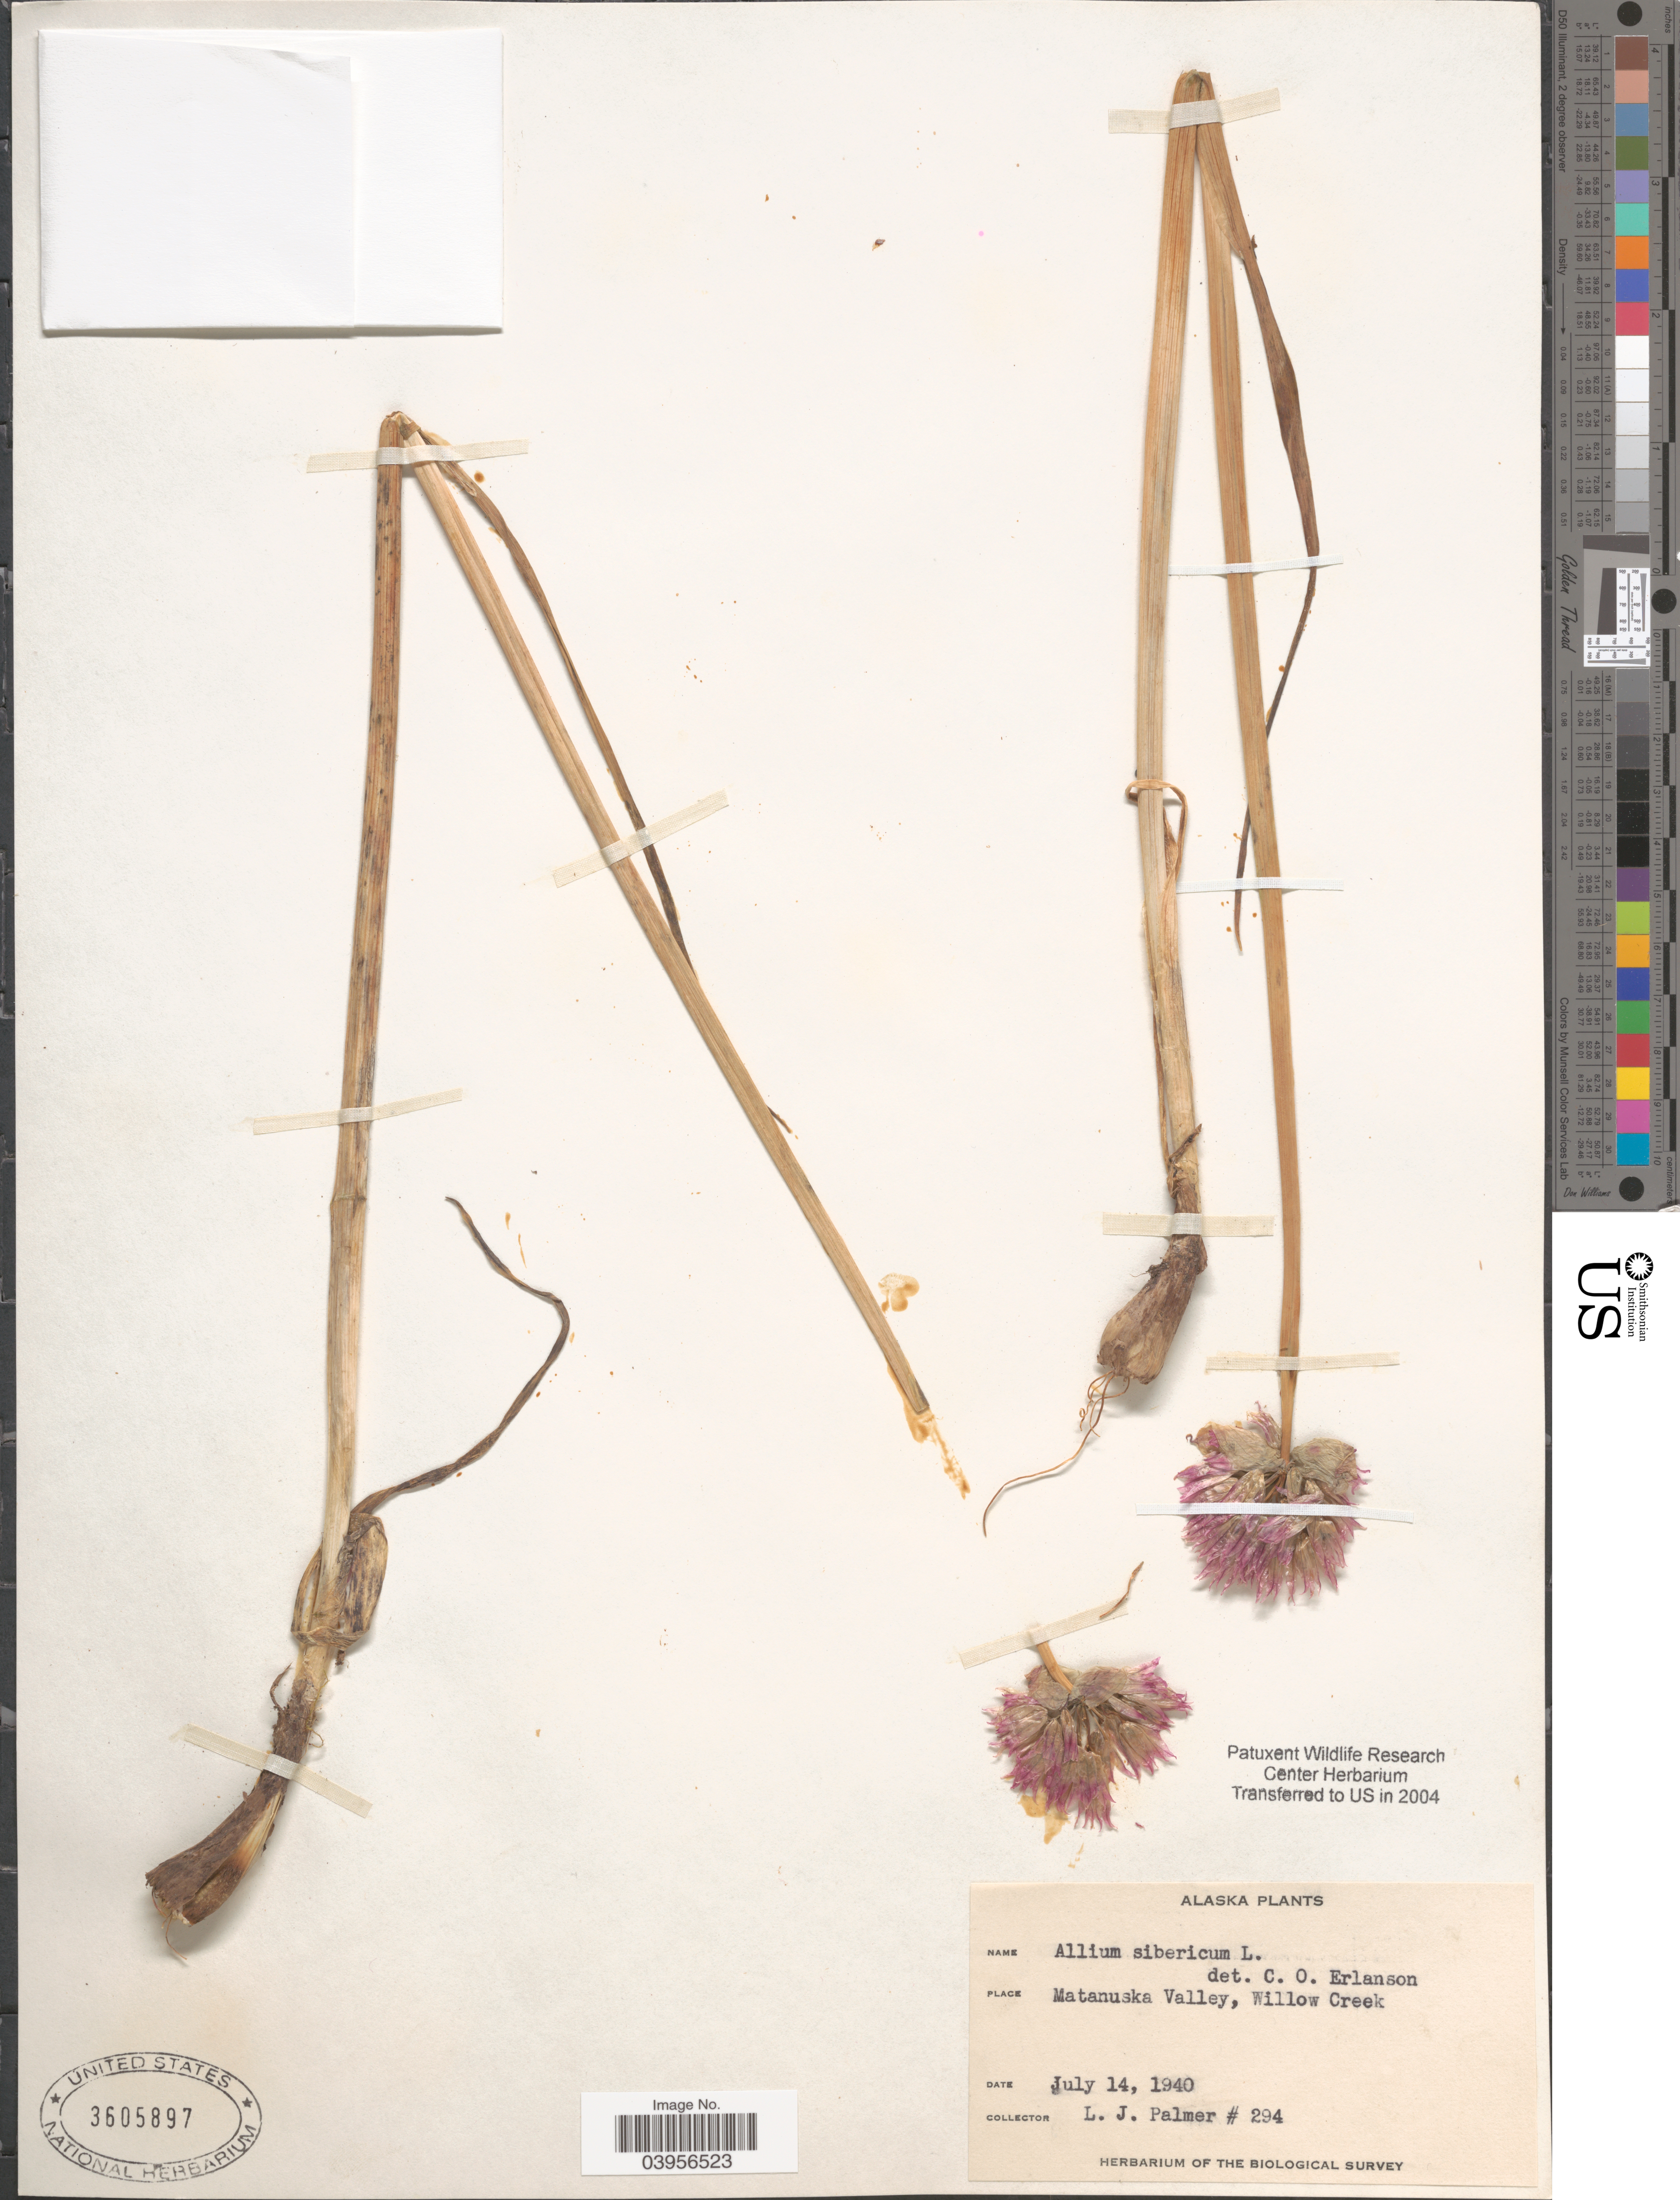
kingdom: Plantae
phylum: Tracheophyta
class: Liliopsida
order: Asparagales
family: Amaryllidaceae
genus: Allium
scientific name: Allium schoenoprasum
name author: L.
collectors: L. J. Palmer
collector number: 294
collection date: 1940-07-14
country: United States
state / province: Alaska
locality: Matanuska Valley, Willow Creek.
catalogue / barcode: US 3605897